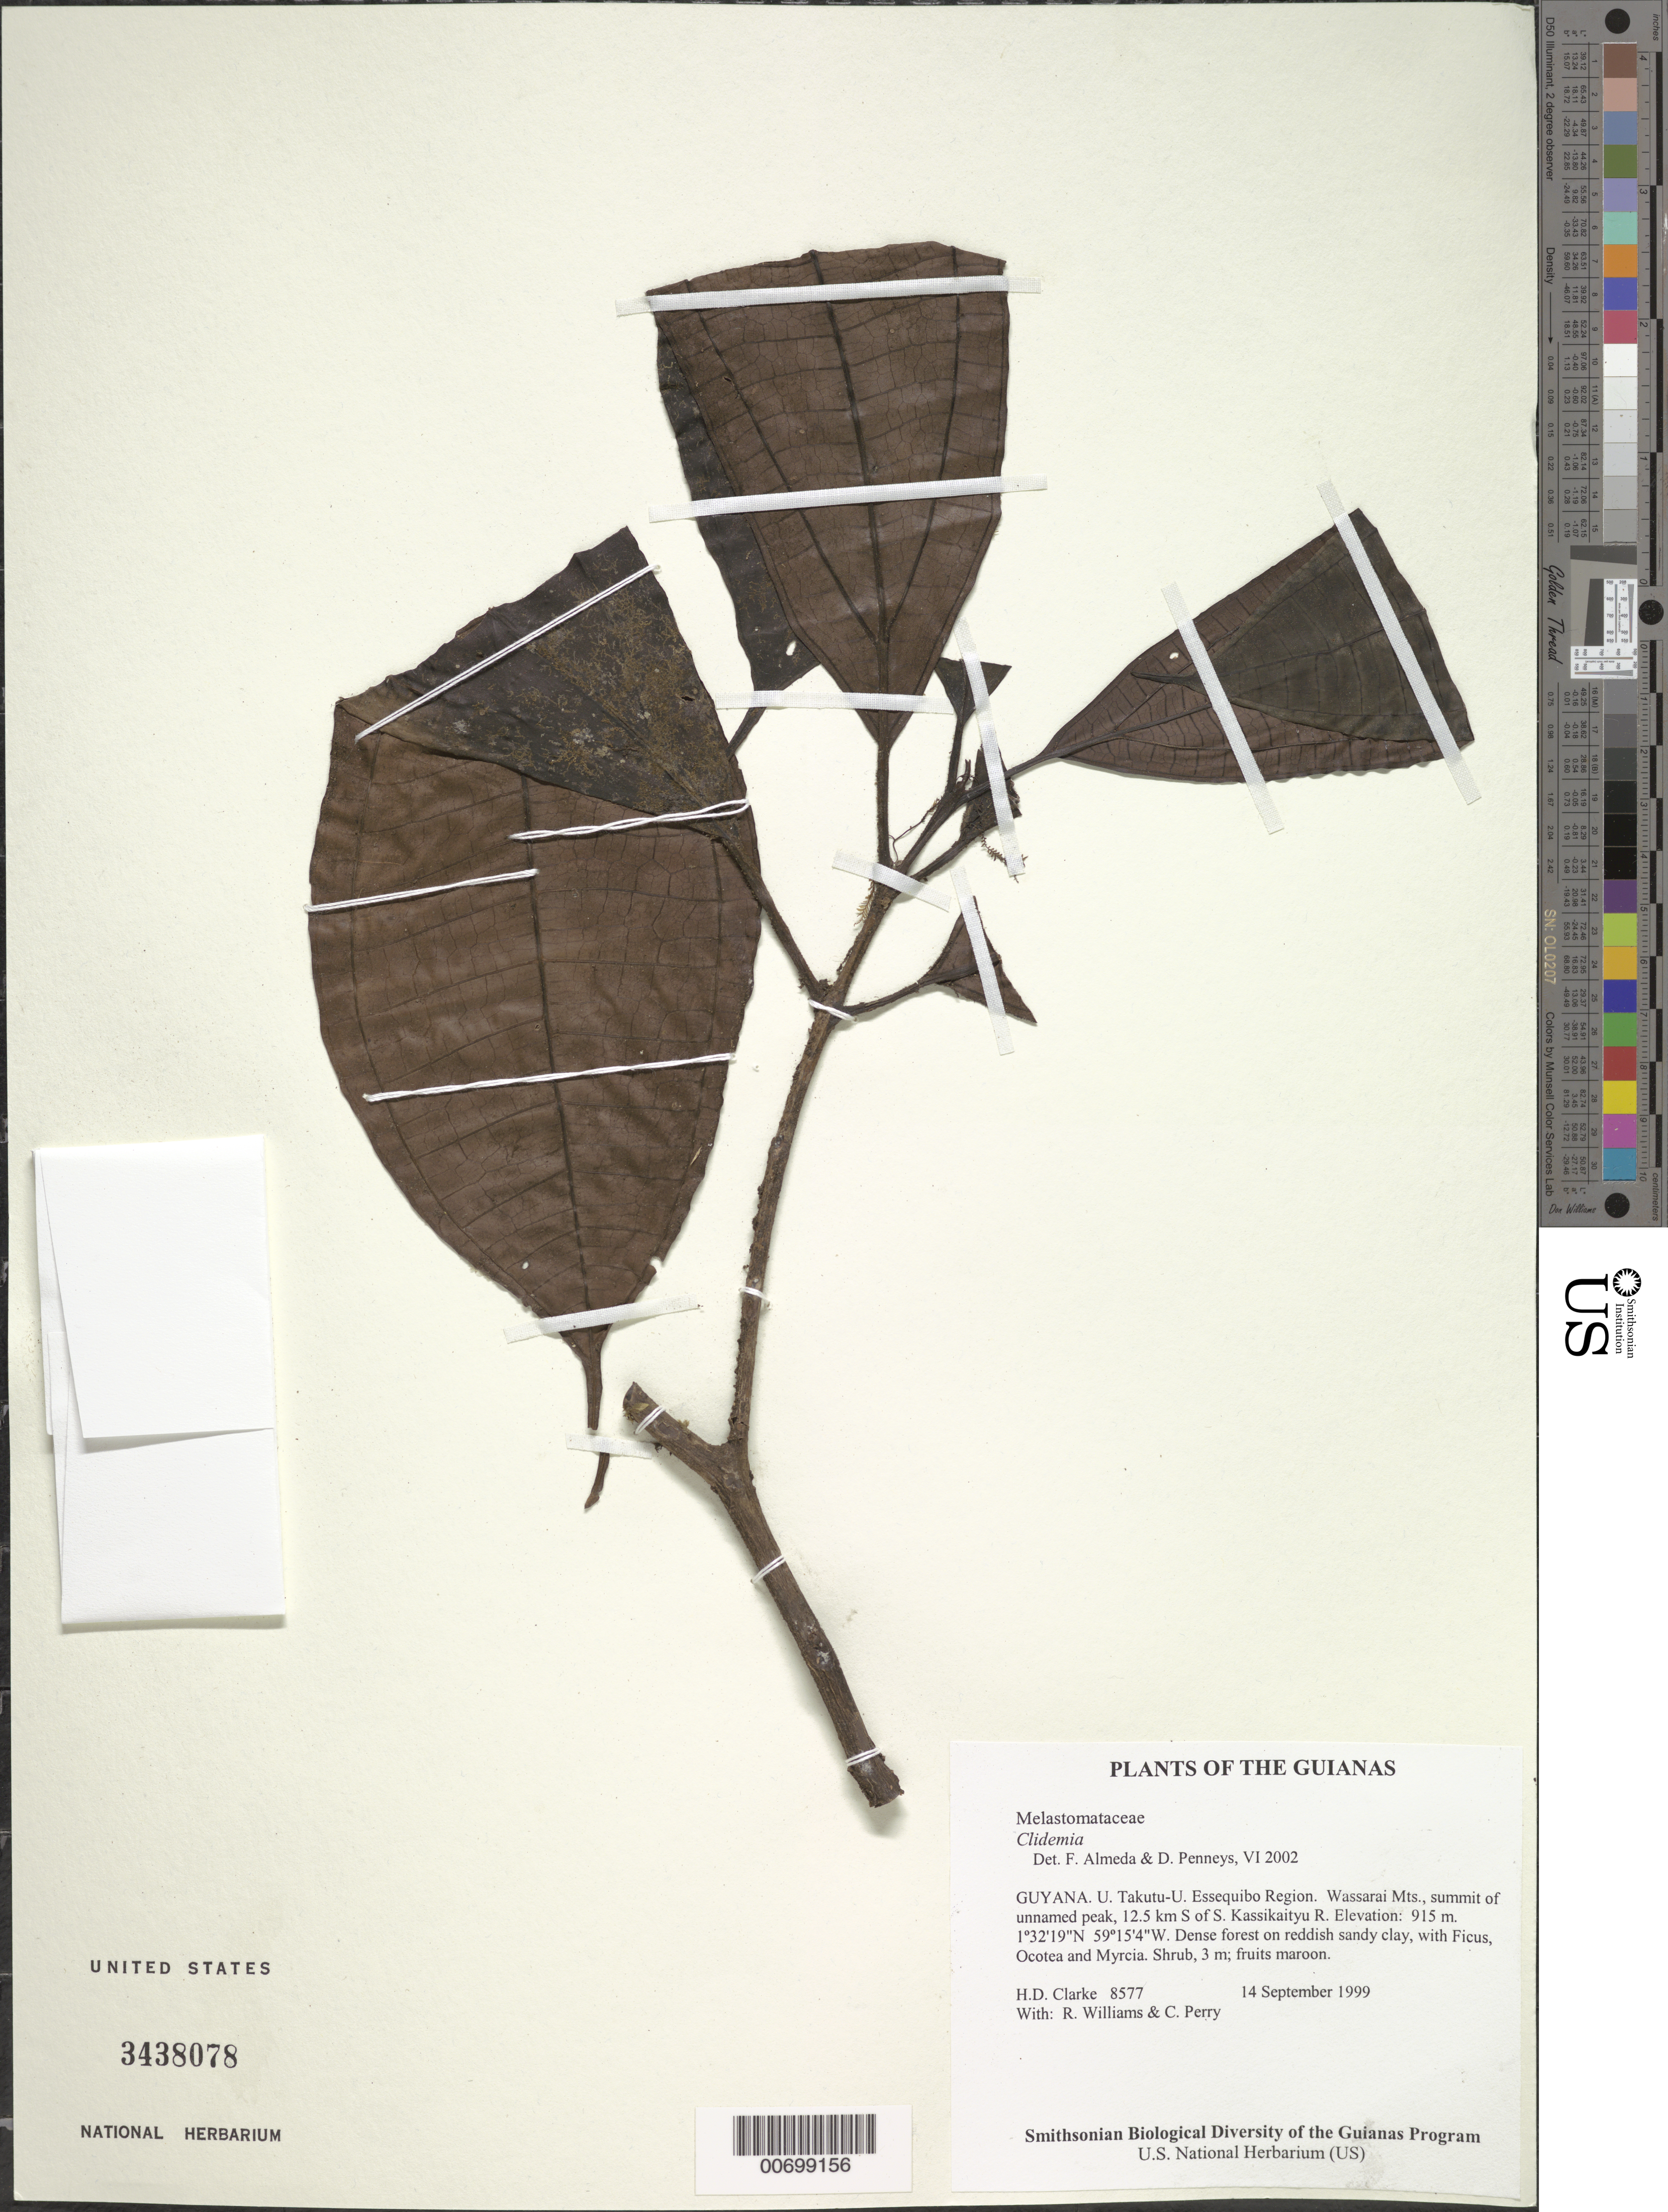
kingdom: Plantae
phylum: Tracheophyta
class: Magnoliopsida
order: Myrtales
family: Melastomataceae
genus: Clidemia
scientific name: Clidemia sp.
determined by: Almeda, F.; Penneys, D. S.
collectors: H. D. Clarke, R. Williams & C. Perry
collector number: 8577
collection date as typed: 14 September 1999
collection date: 1999-09-14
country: Guyana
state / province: U. Takutu-U. Essequibo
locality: Wassarai Mts., summit of unnamed peak, 12.5 km S of S. Kassikaityu R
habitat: Dense forest on reddish sandy clay, with Ficus, Ocotea and Myrcia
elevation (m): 915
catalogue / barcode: US 3438078